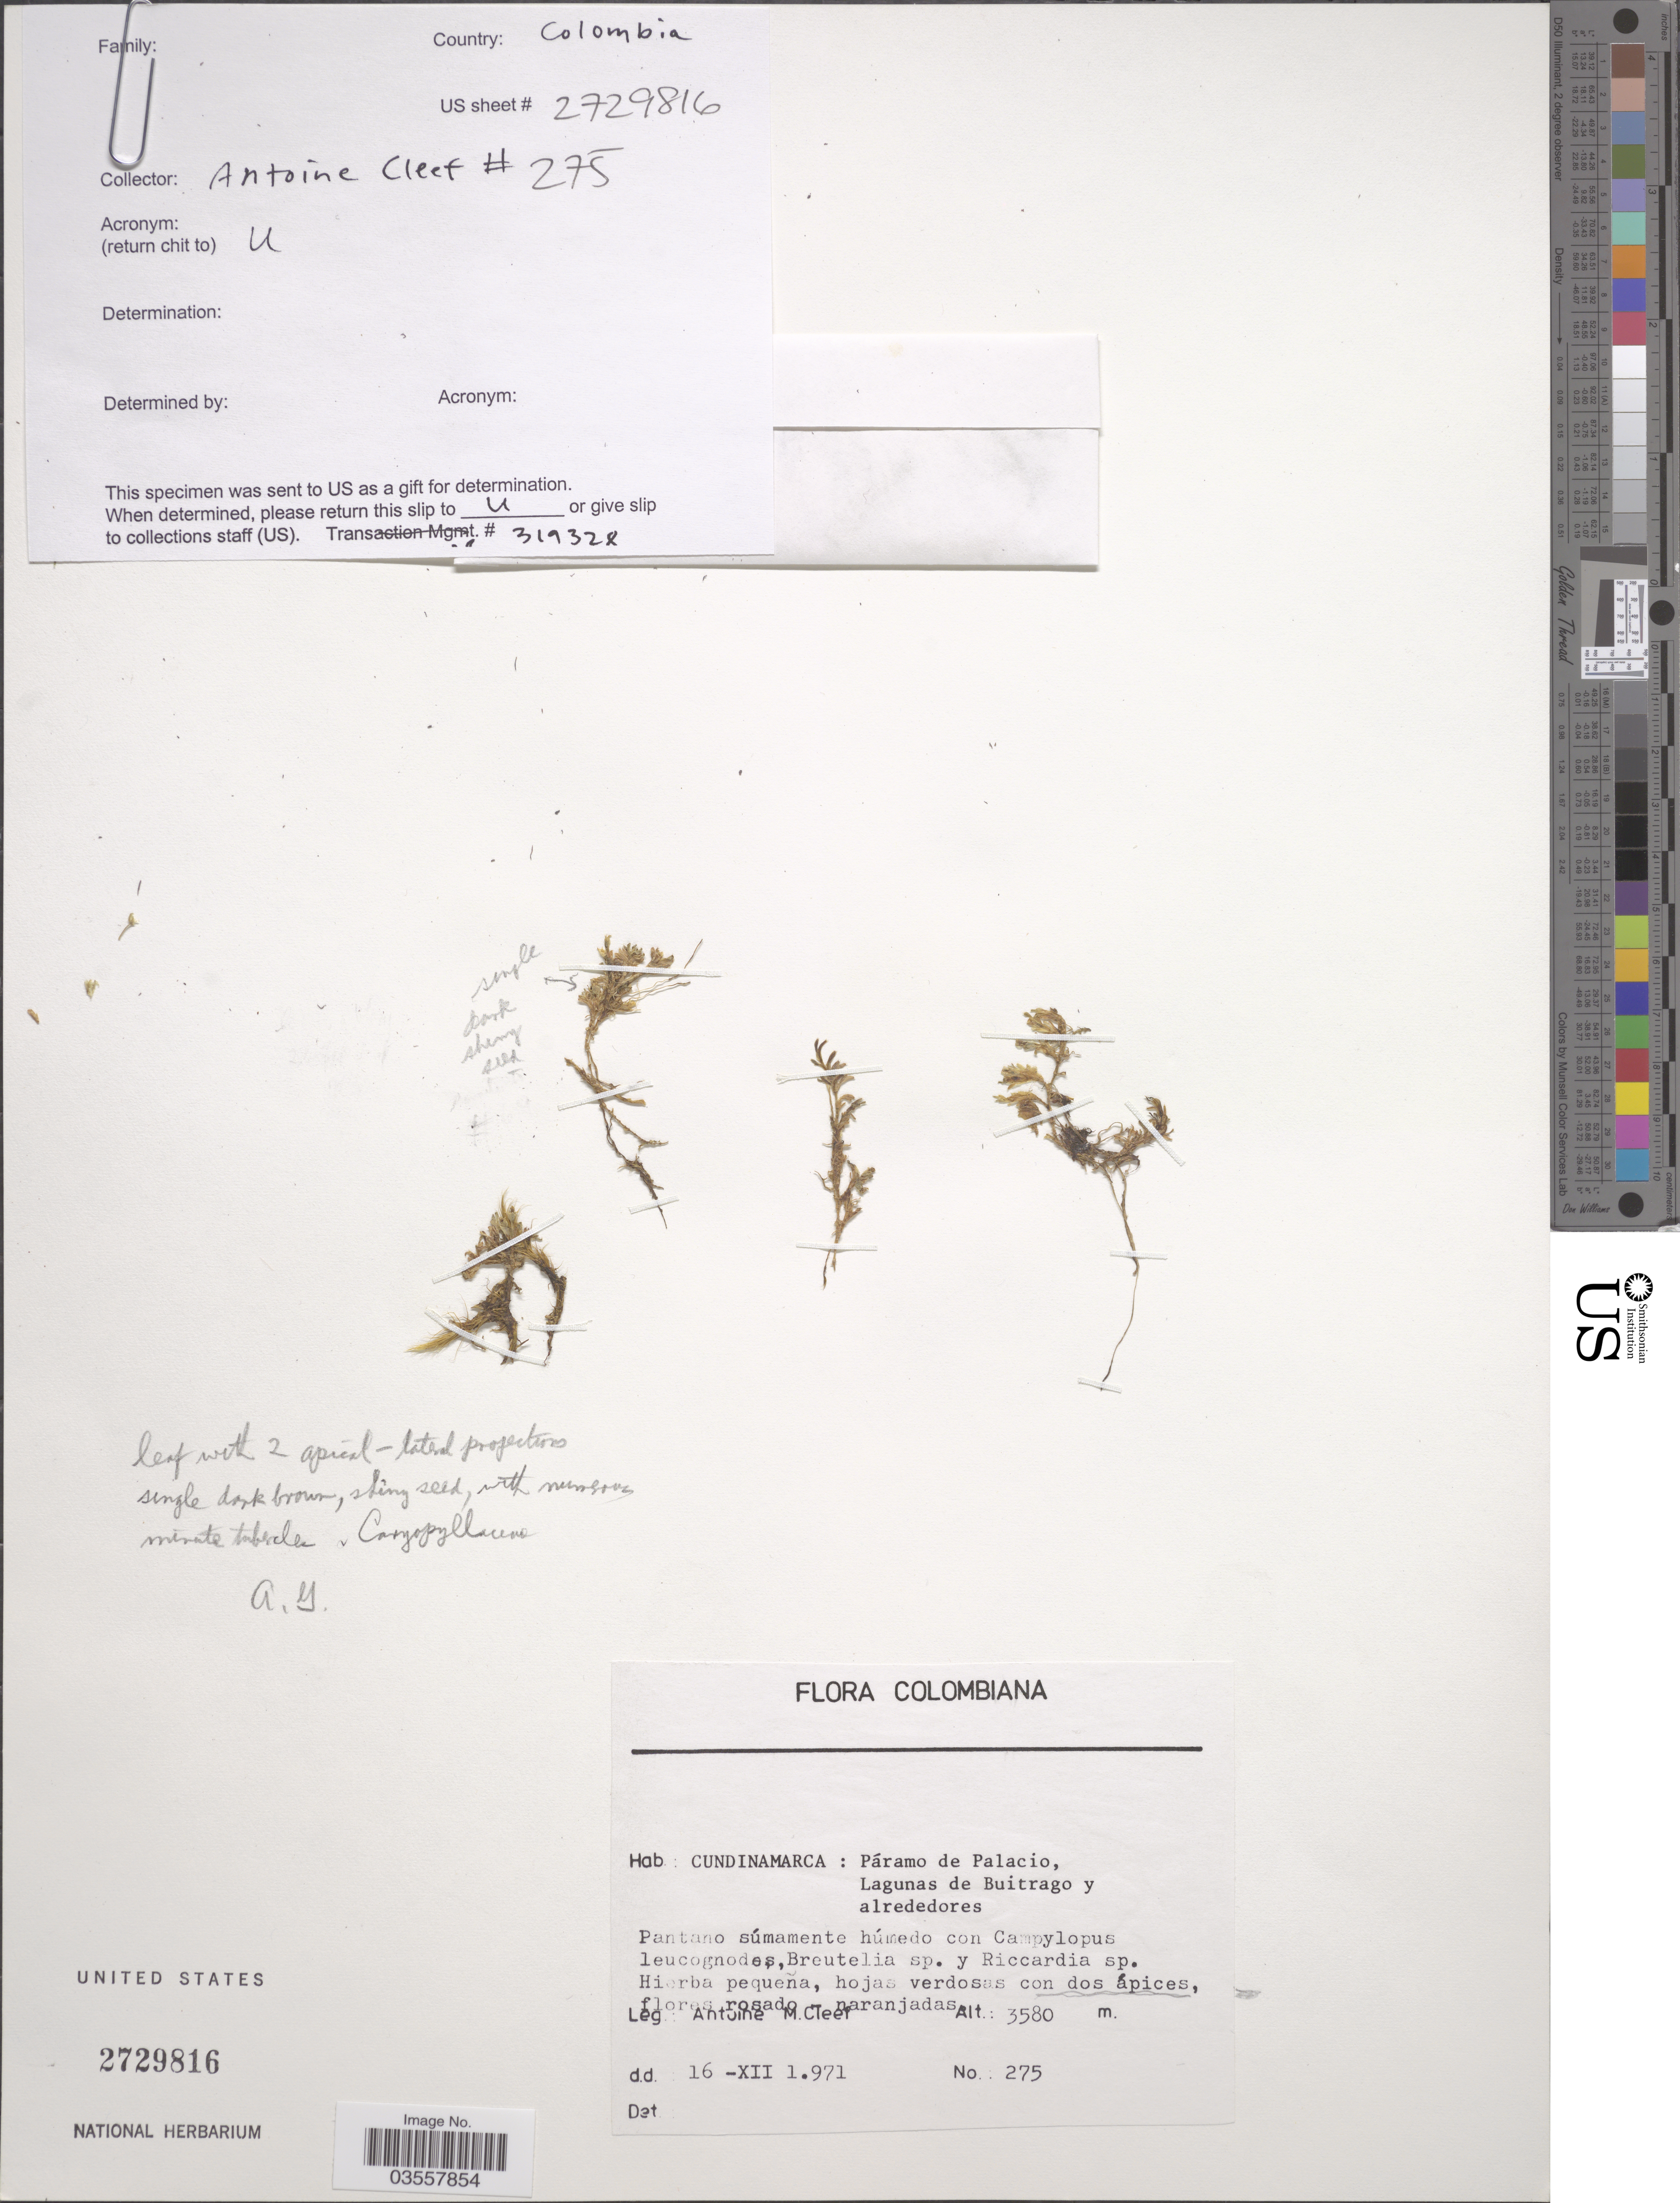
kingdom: Plantae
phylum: Tracheophyta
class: Magnoliopsida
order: Caryophyllales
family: Caryophyllaceae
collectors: A. M. Cleef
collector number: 275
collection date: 1971-12-16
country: Colombia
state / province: Cundinamarca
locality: Páramo de Palacio, Lagunas de Buitrago y alrededores.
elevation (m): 3580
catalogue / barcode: US 2729816